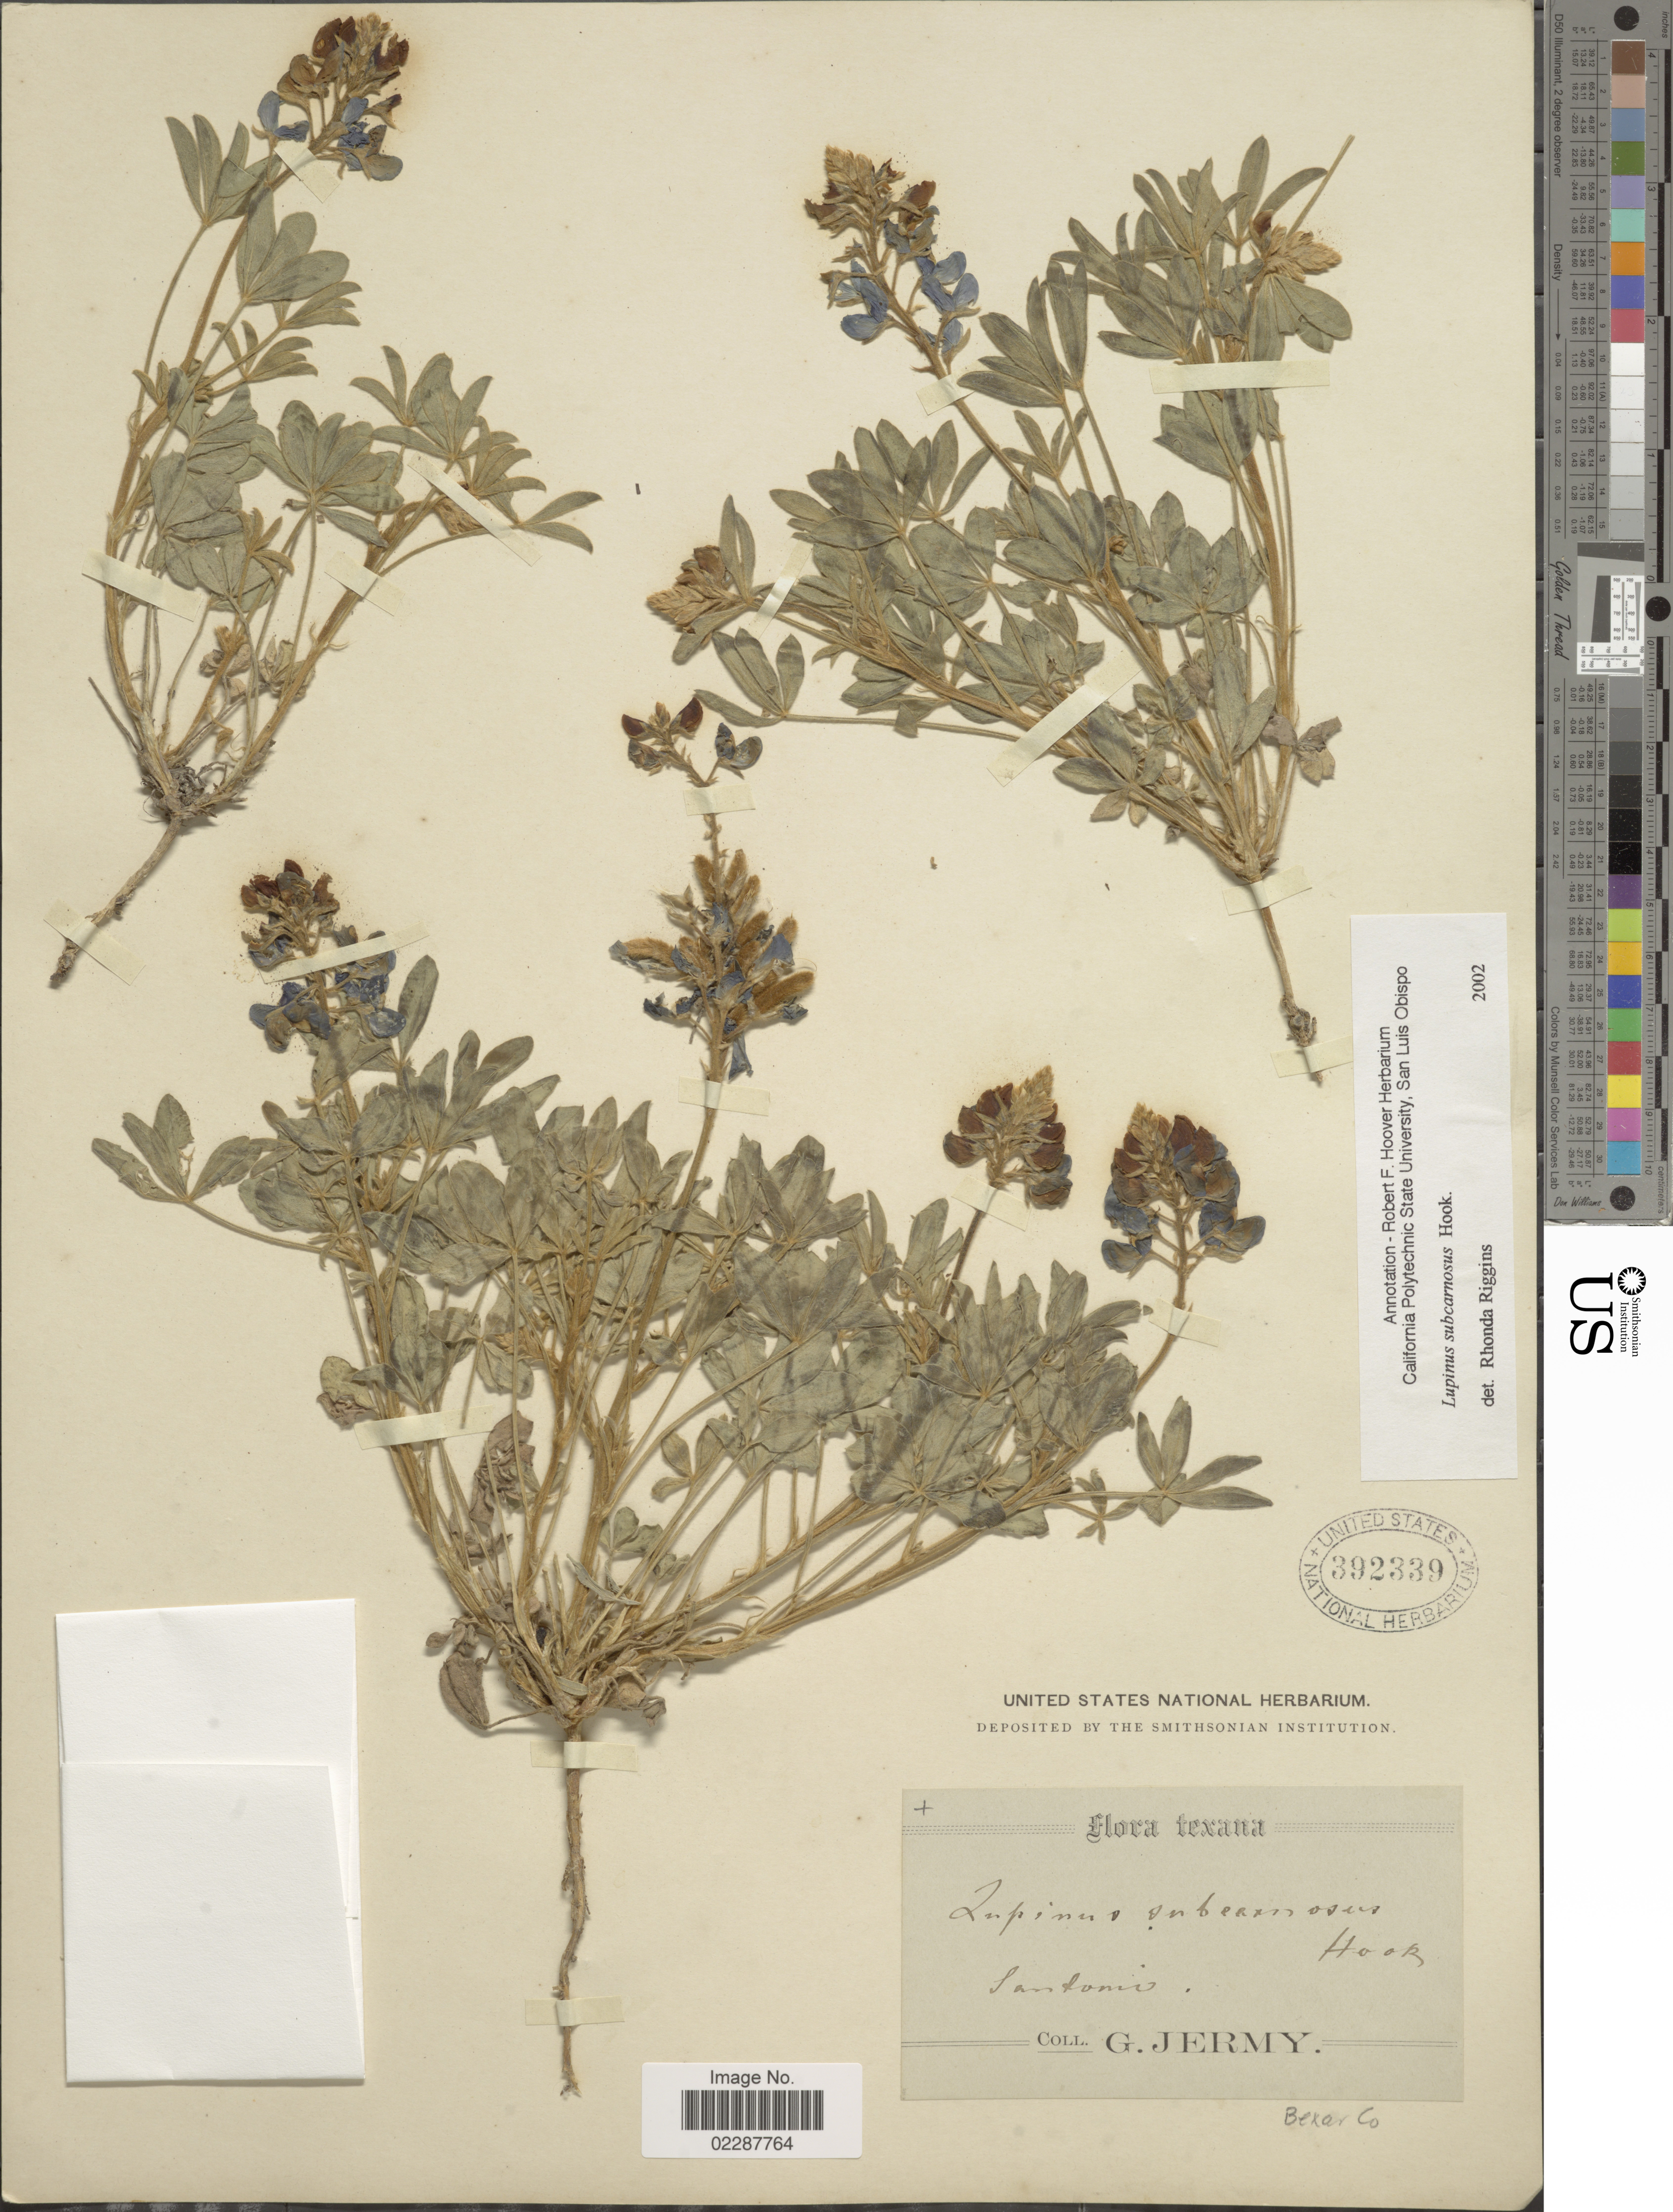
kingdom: Plantae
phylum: Tracheophyta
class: Magnoliopsida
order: Fabales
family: Fabaceae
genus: Lupinus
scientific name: Lupinus subcarnosus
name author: Hook.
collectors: G. Jermy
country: United States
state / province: Texas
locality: Santonio, Bexar Co.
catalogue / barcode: US 392339